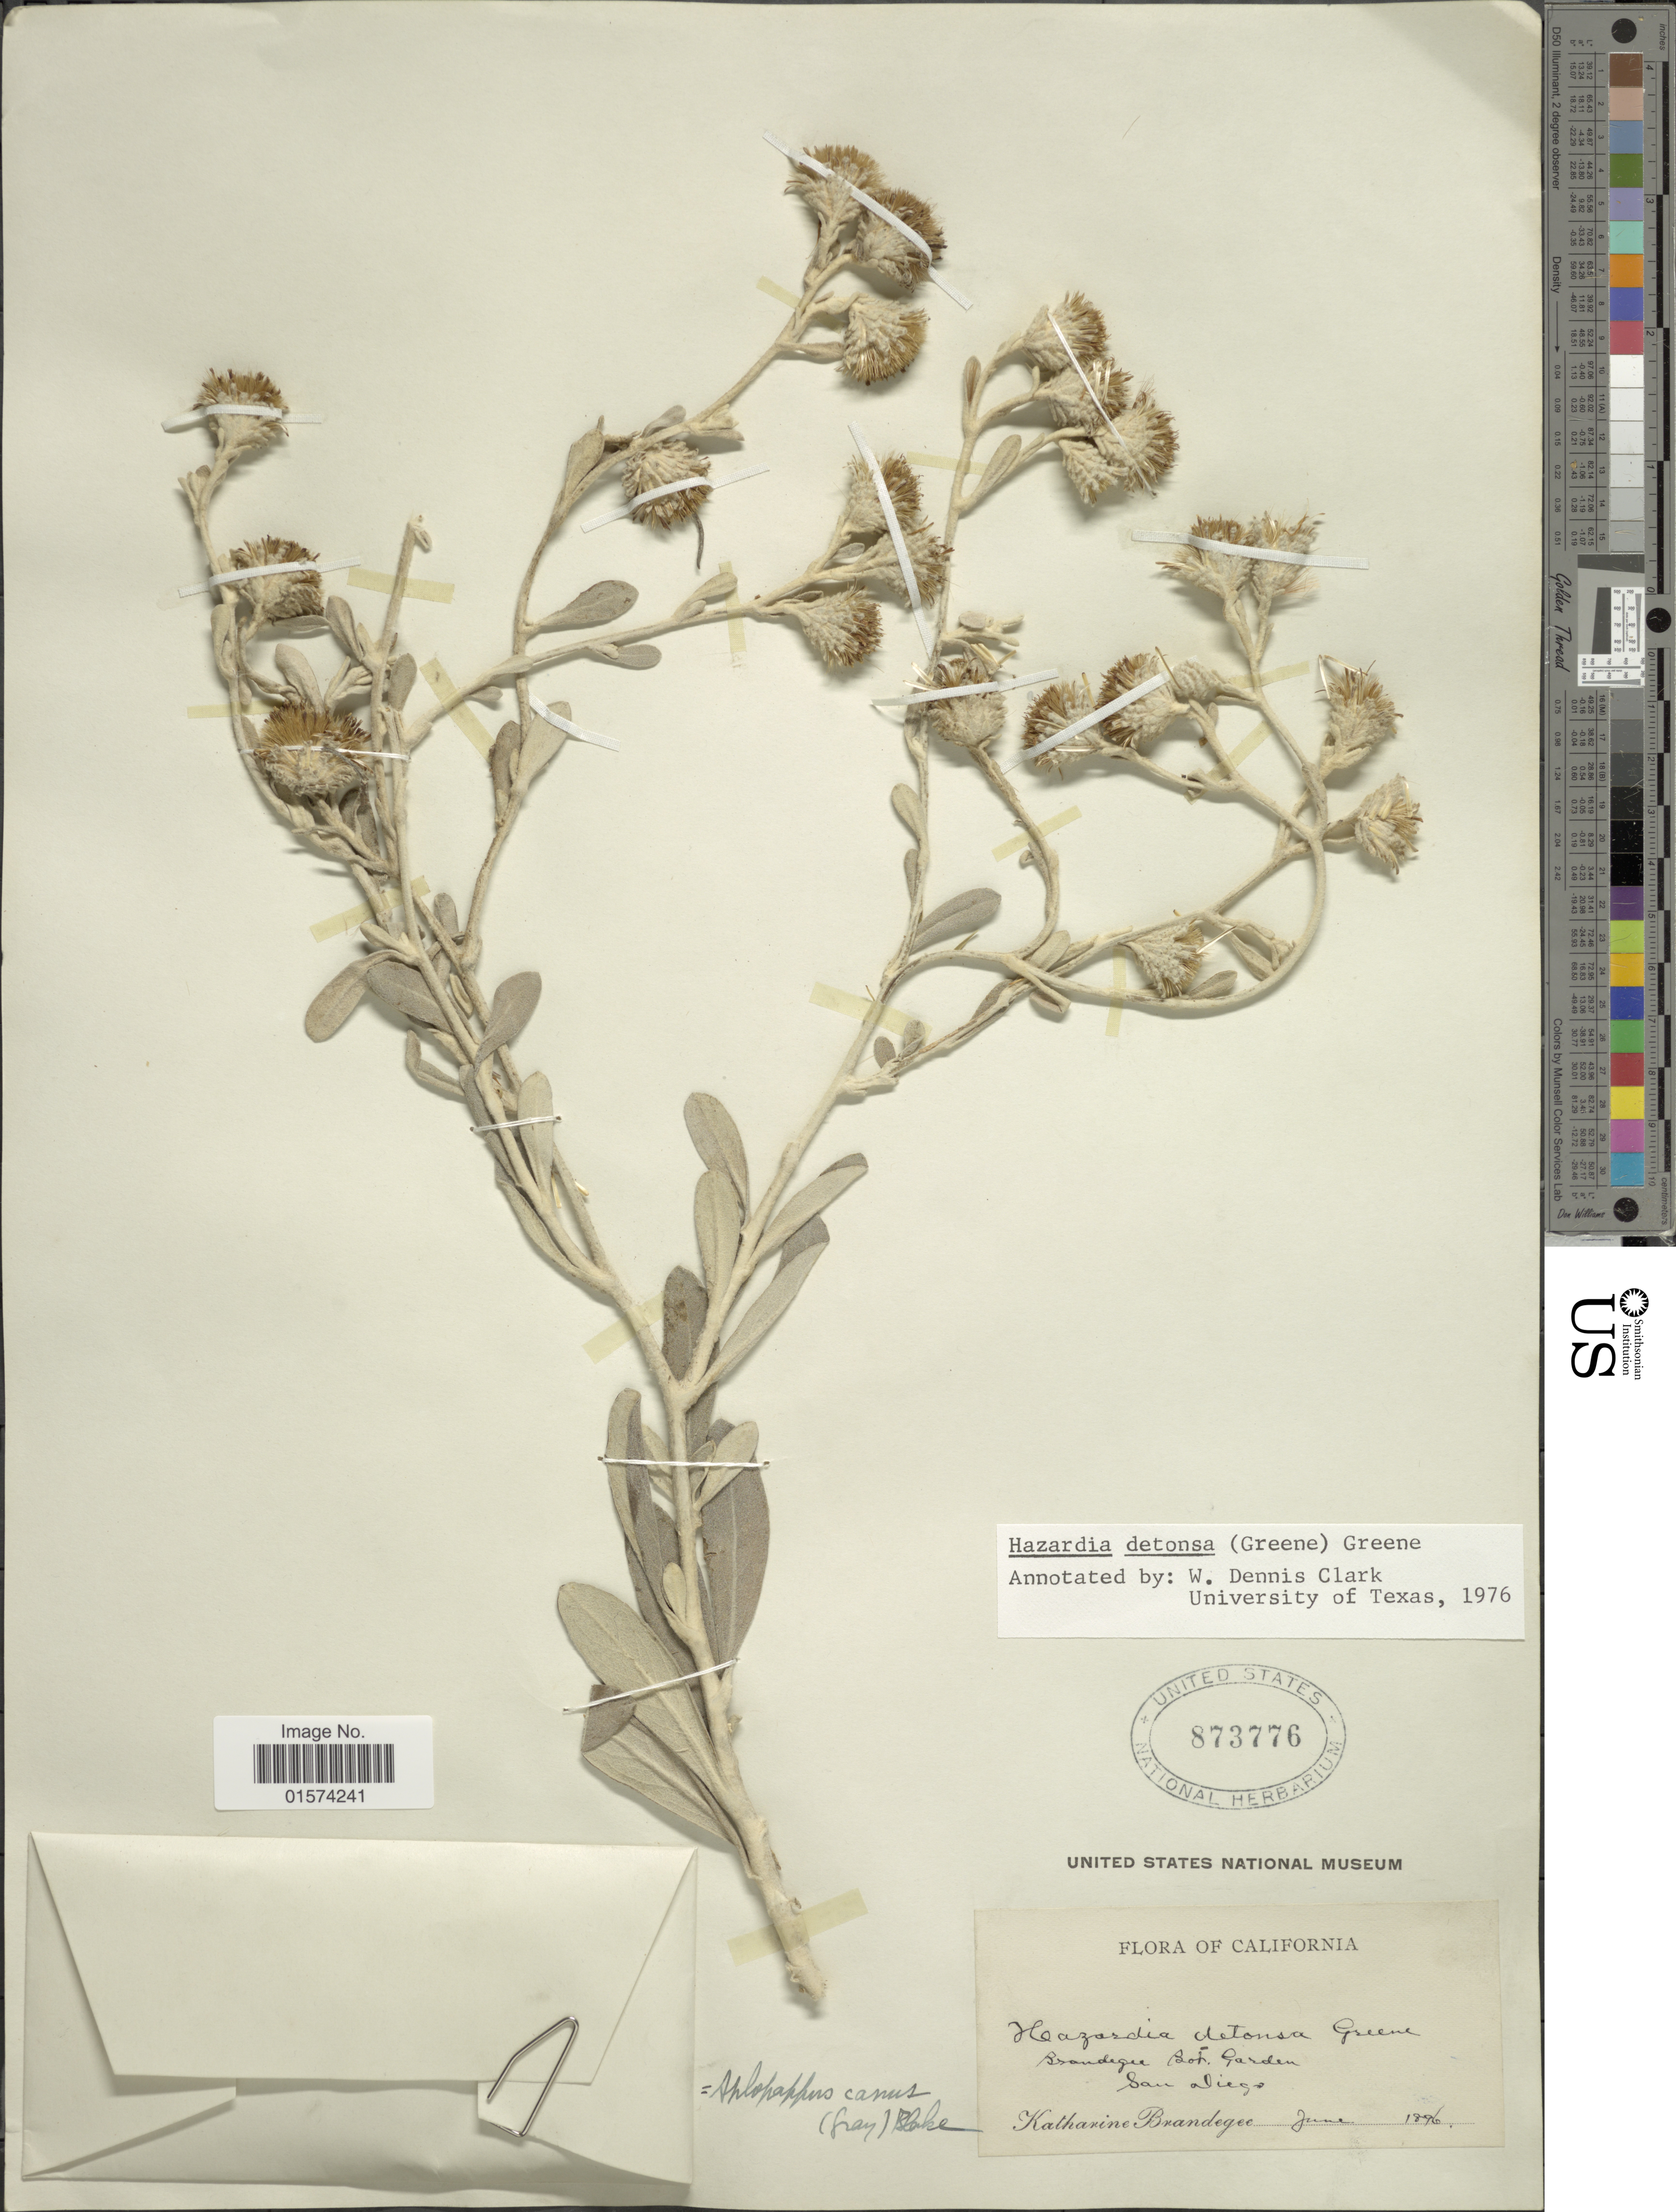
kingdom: Plantae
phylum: Tracheophyta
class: Magnoliopsida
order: Asterales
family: Asteraceae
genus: Hazardia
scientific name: Hazardia detonsa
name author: Greene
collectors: M. K. Brandegee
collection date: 1896-06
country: United States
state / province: California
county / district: San Diego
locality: Brandegee Bot. Garden, San Diego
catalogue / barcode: US 873776